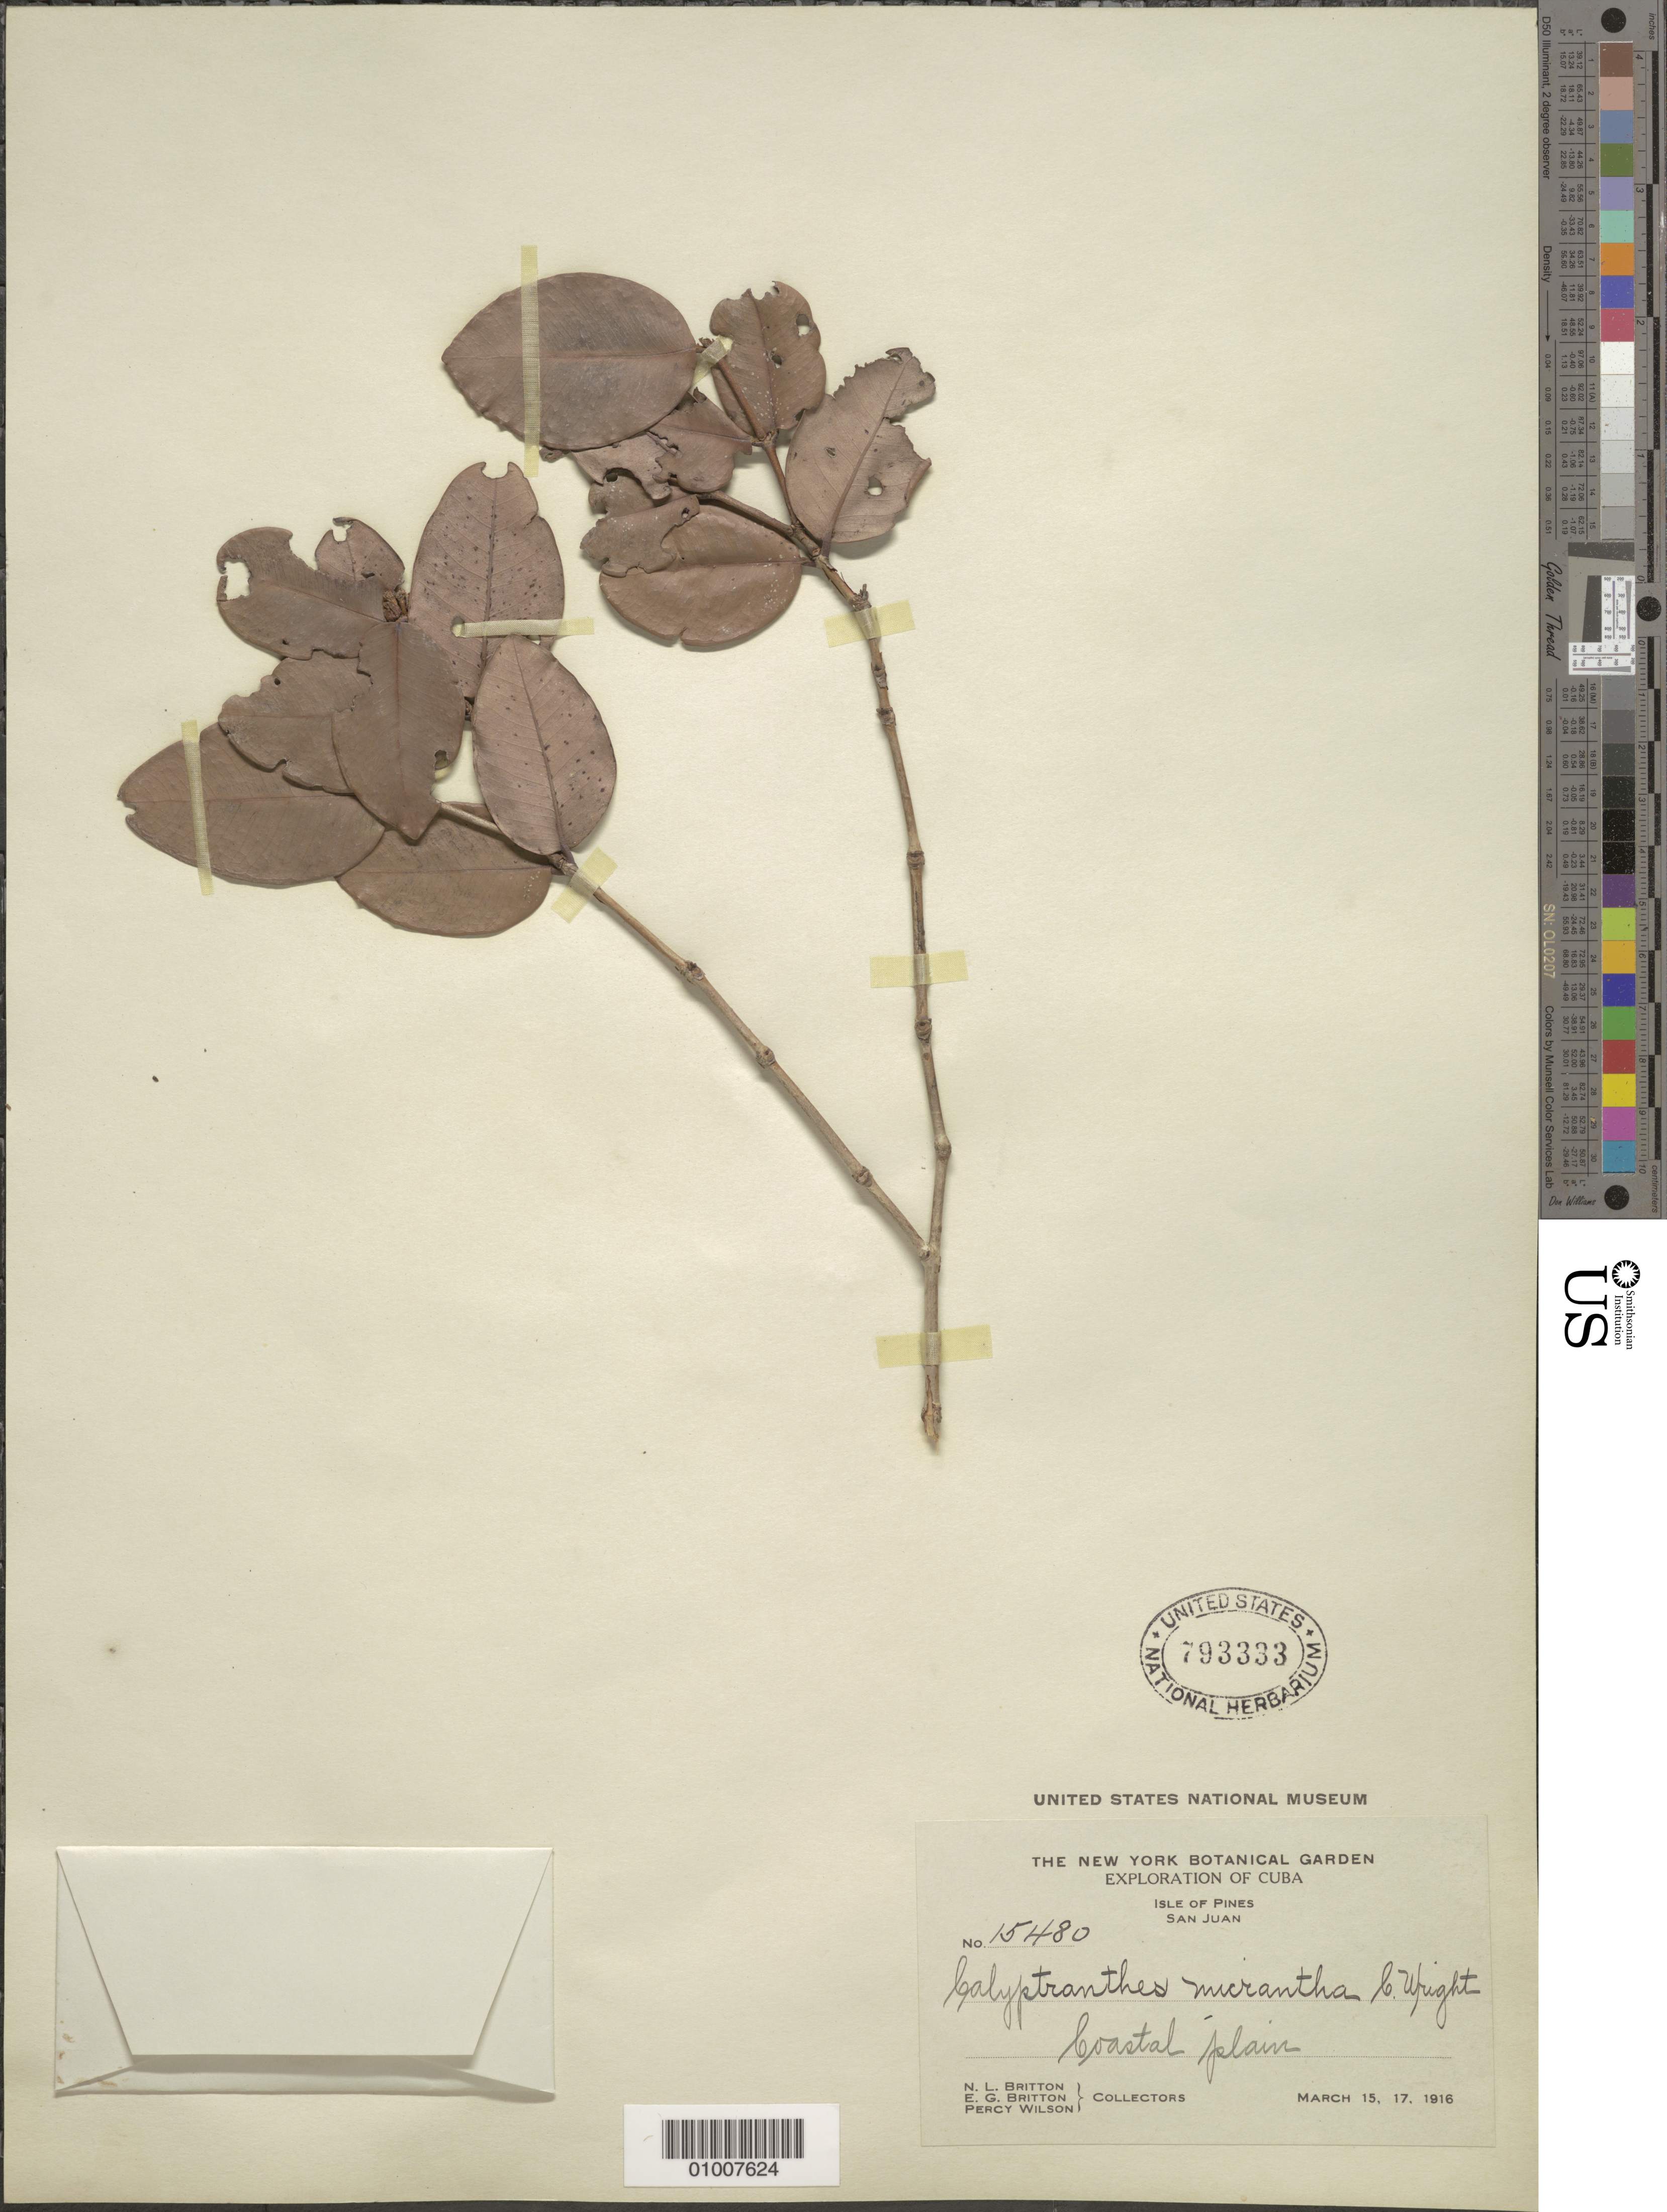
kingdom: Plantae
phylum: Tracheophyta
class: Magnoliopsida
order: Myrtales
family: Myrtaceae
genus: Myrcia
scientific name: Myrcia parviantha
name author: Z. Acosta & K. Samra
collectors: N. Britton, E. G. Britton & P. Wilson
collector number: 15480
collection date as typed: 15 Mar 1916 to 17 Mar 1916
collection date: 1916-03-15/1916-03-17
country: Cuba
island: Isla de la Juventud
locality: San Juan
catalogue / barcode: US 793333